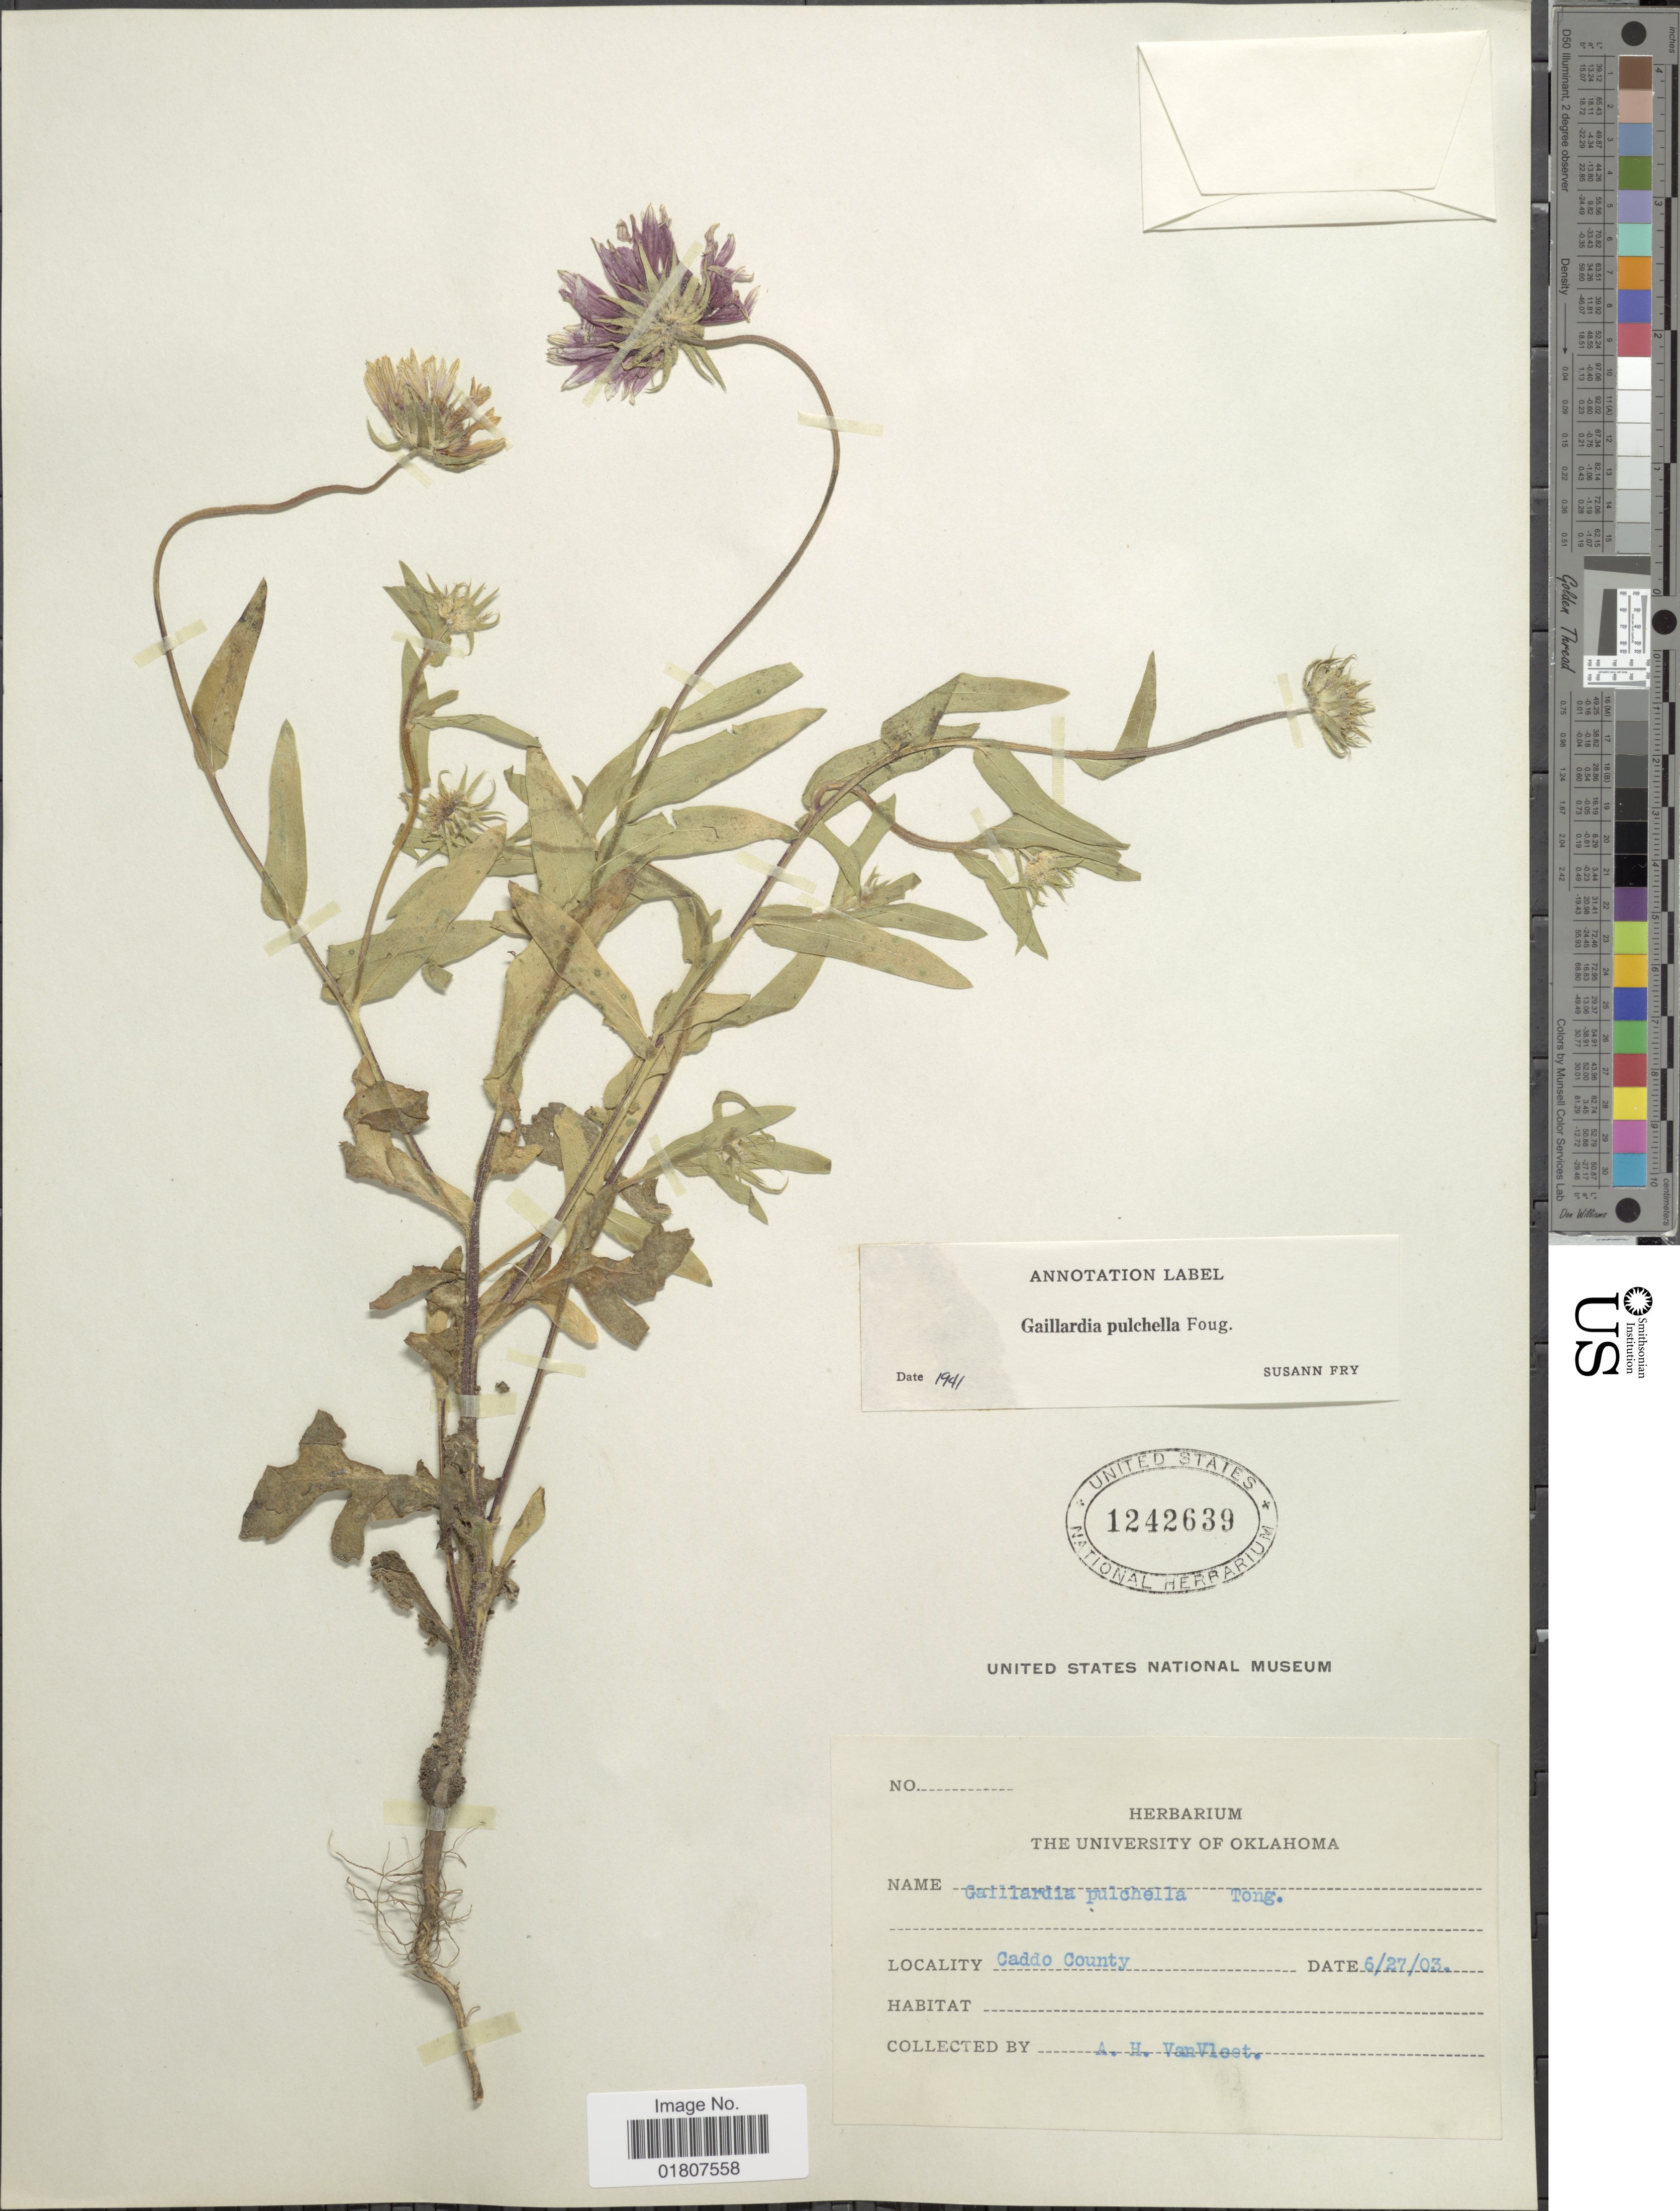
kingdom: Plantae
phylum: Tracheophyta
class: Magnoliopsida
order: Asterales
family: Asteraceae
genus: Gaillardia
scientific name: Gaillardia pulchella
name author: Foug.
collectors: A. H. Van Vleet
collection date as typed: Transcribed d/m/y: 27/6/3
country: United States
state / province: Oklahoma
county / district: Caddo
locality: Caddo County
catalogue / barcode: US 1242639